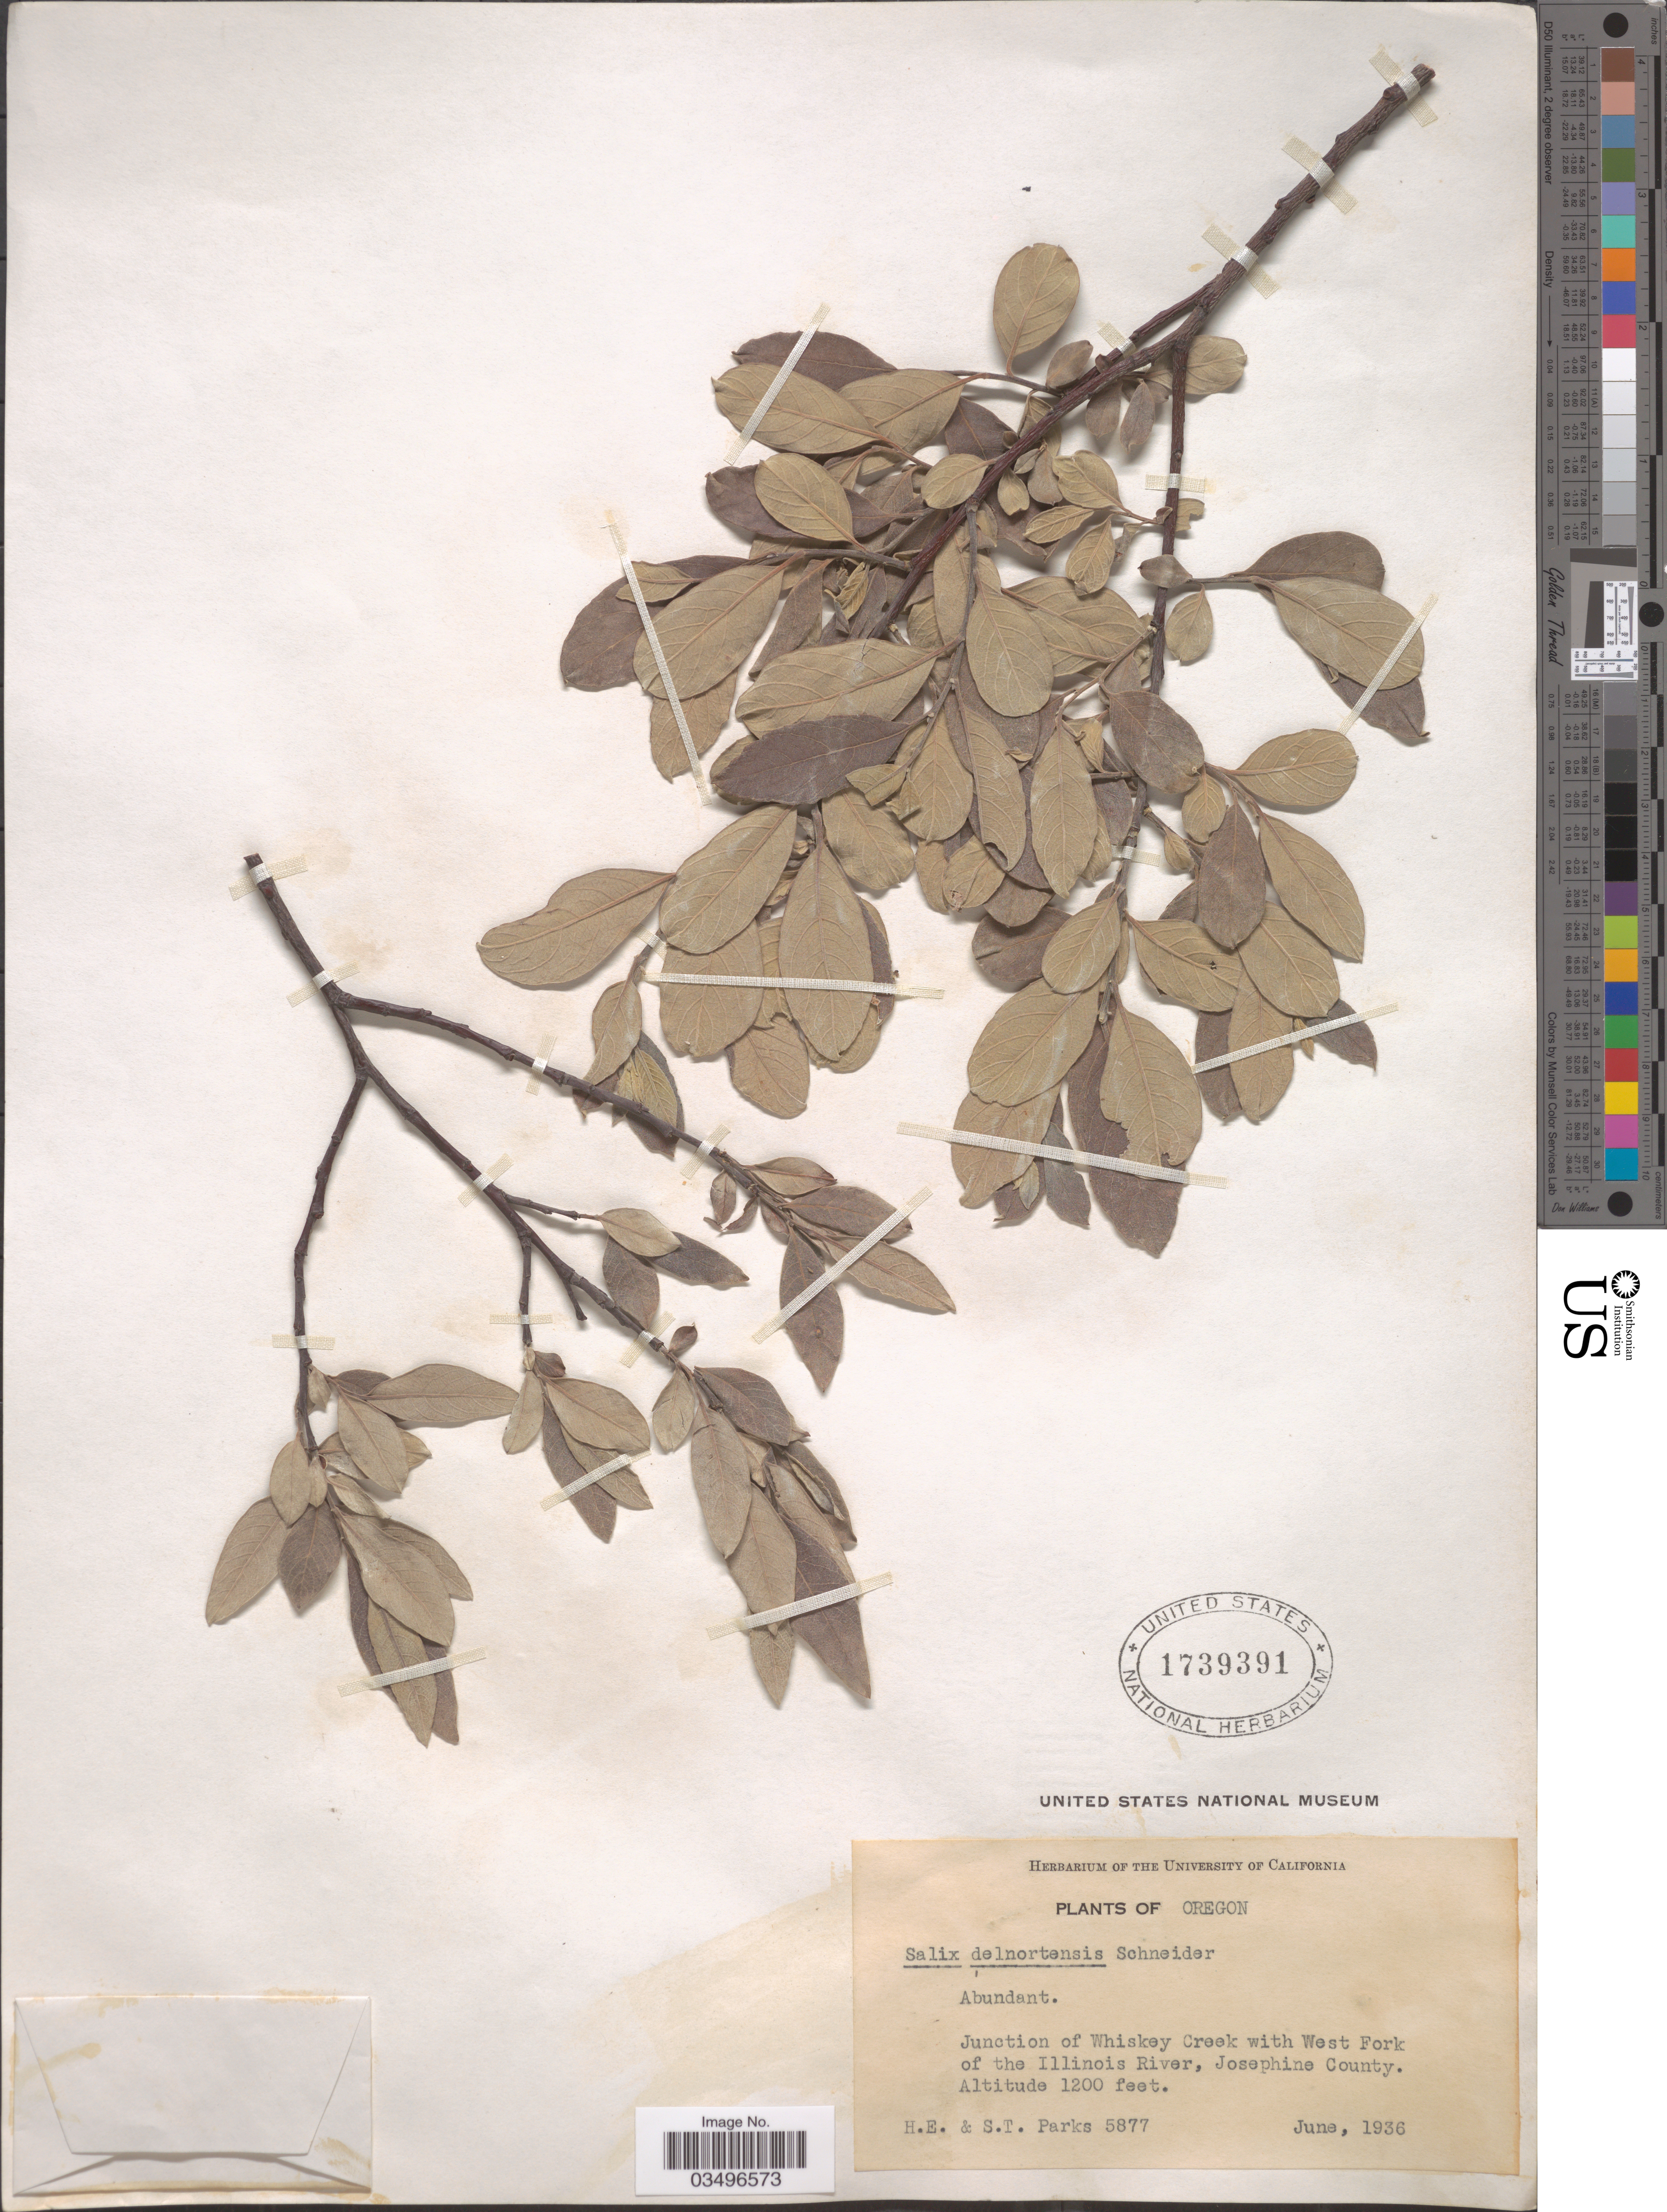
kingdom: Plantae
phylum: Tracheophyta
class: Magnoliopsida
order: Malpighiales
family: Salicaceae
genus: Salix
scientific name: Salix delnortensis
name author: C.K. Schneid.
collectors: H. E. Parks & S. Parks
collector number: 5877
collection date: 1936-06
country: United States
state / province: Oregon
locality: Junction of Whiskey Creek with West Fork of the Illinois River, Josephine County.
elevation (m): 366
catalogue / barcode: US 1739391